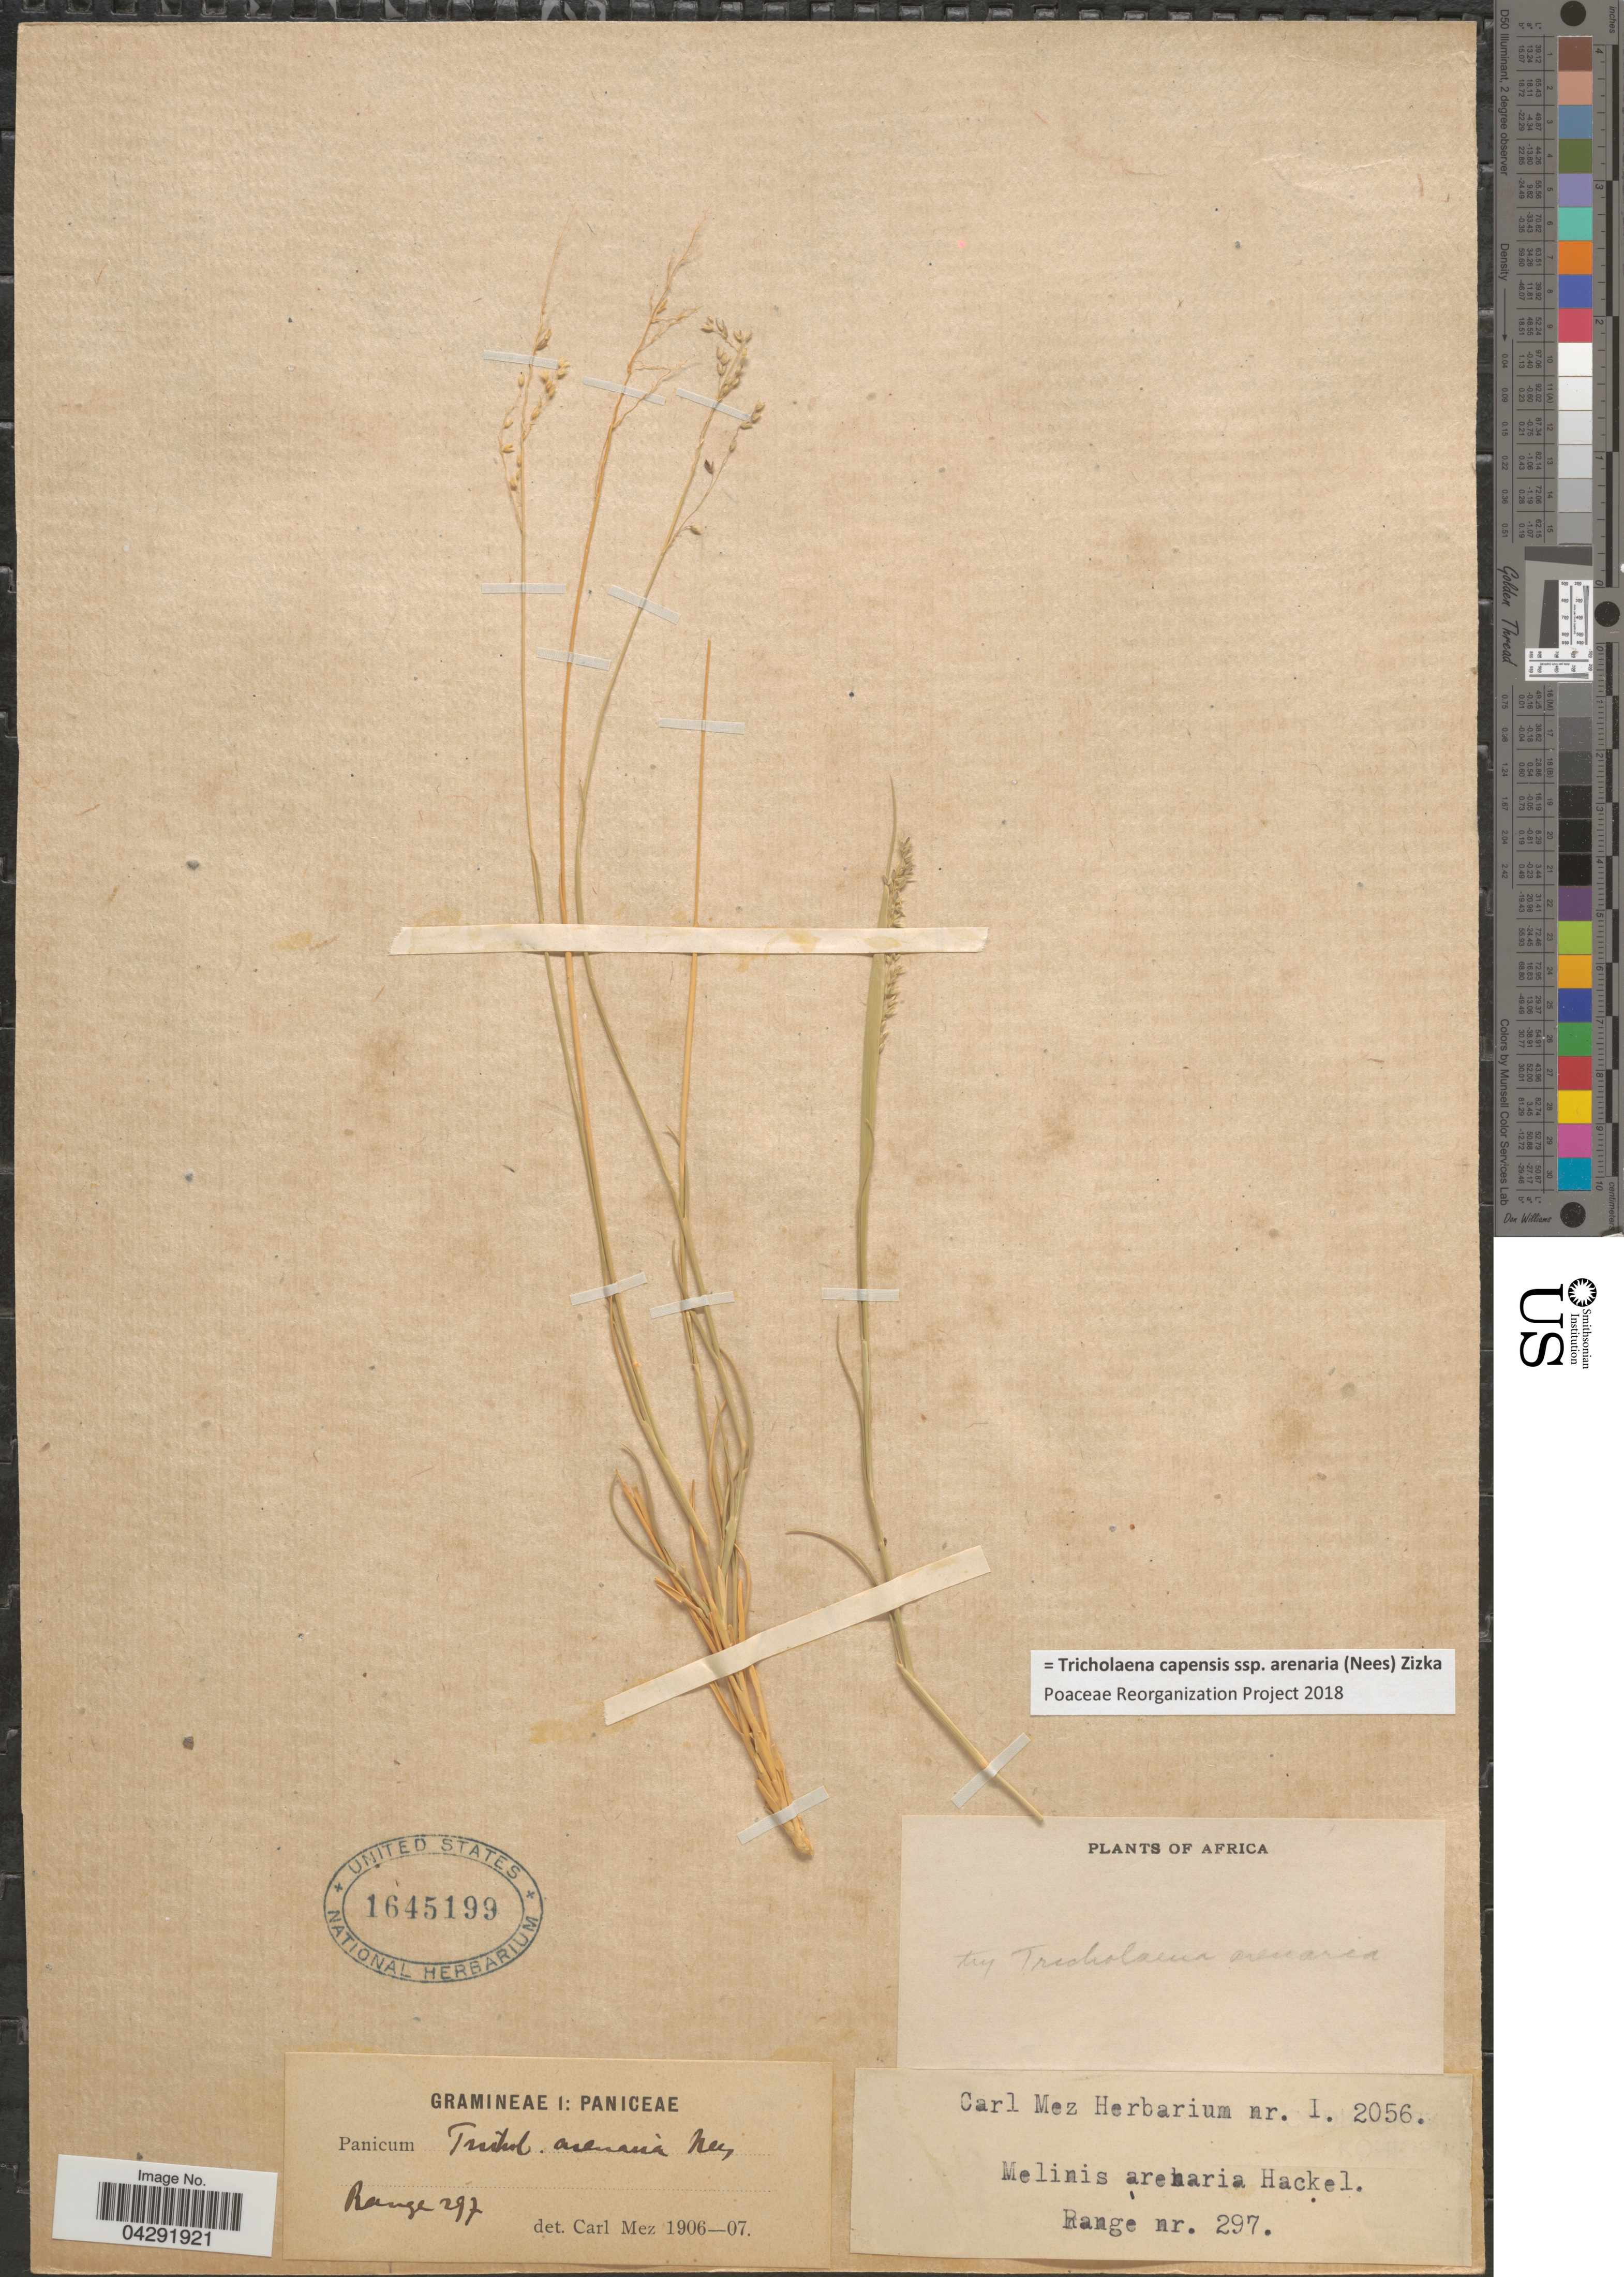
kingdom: Plantae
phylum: Tracheophyta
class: Liliopsida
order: Poales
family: Poaceae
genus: Tricholaena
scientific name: Tricholaena capensis subsp. arenaria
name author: (Nees) Zizka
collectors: Range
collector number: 297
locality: Africa.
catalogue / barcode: US 1645199